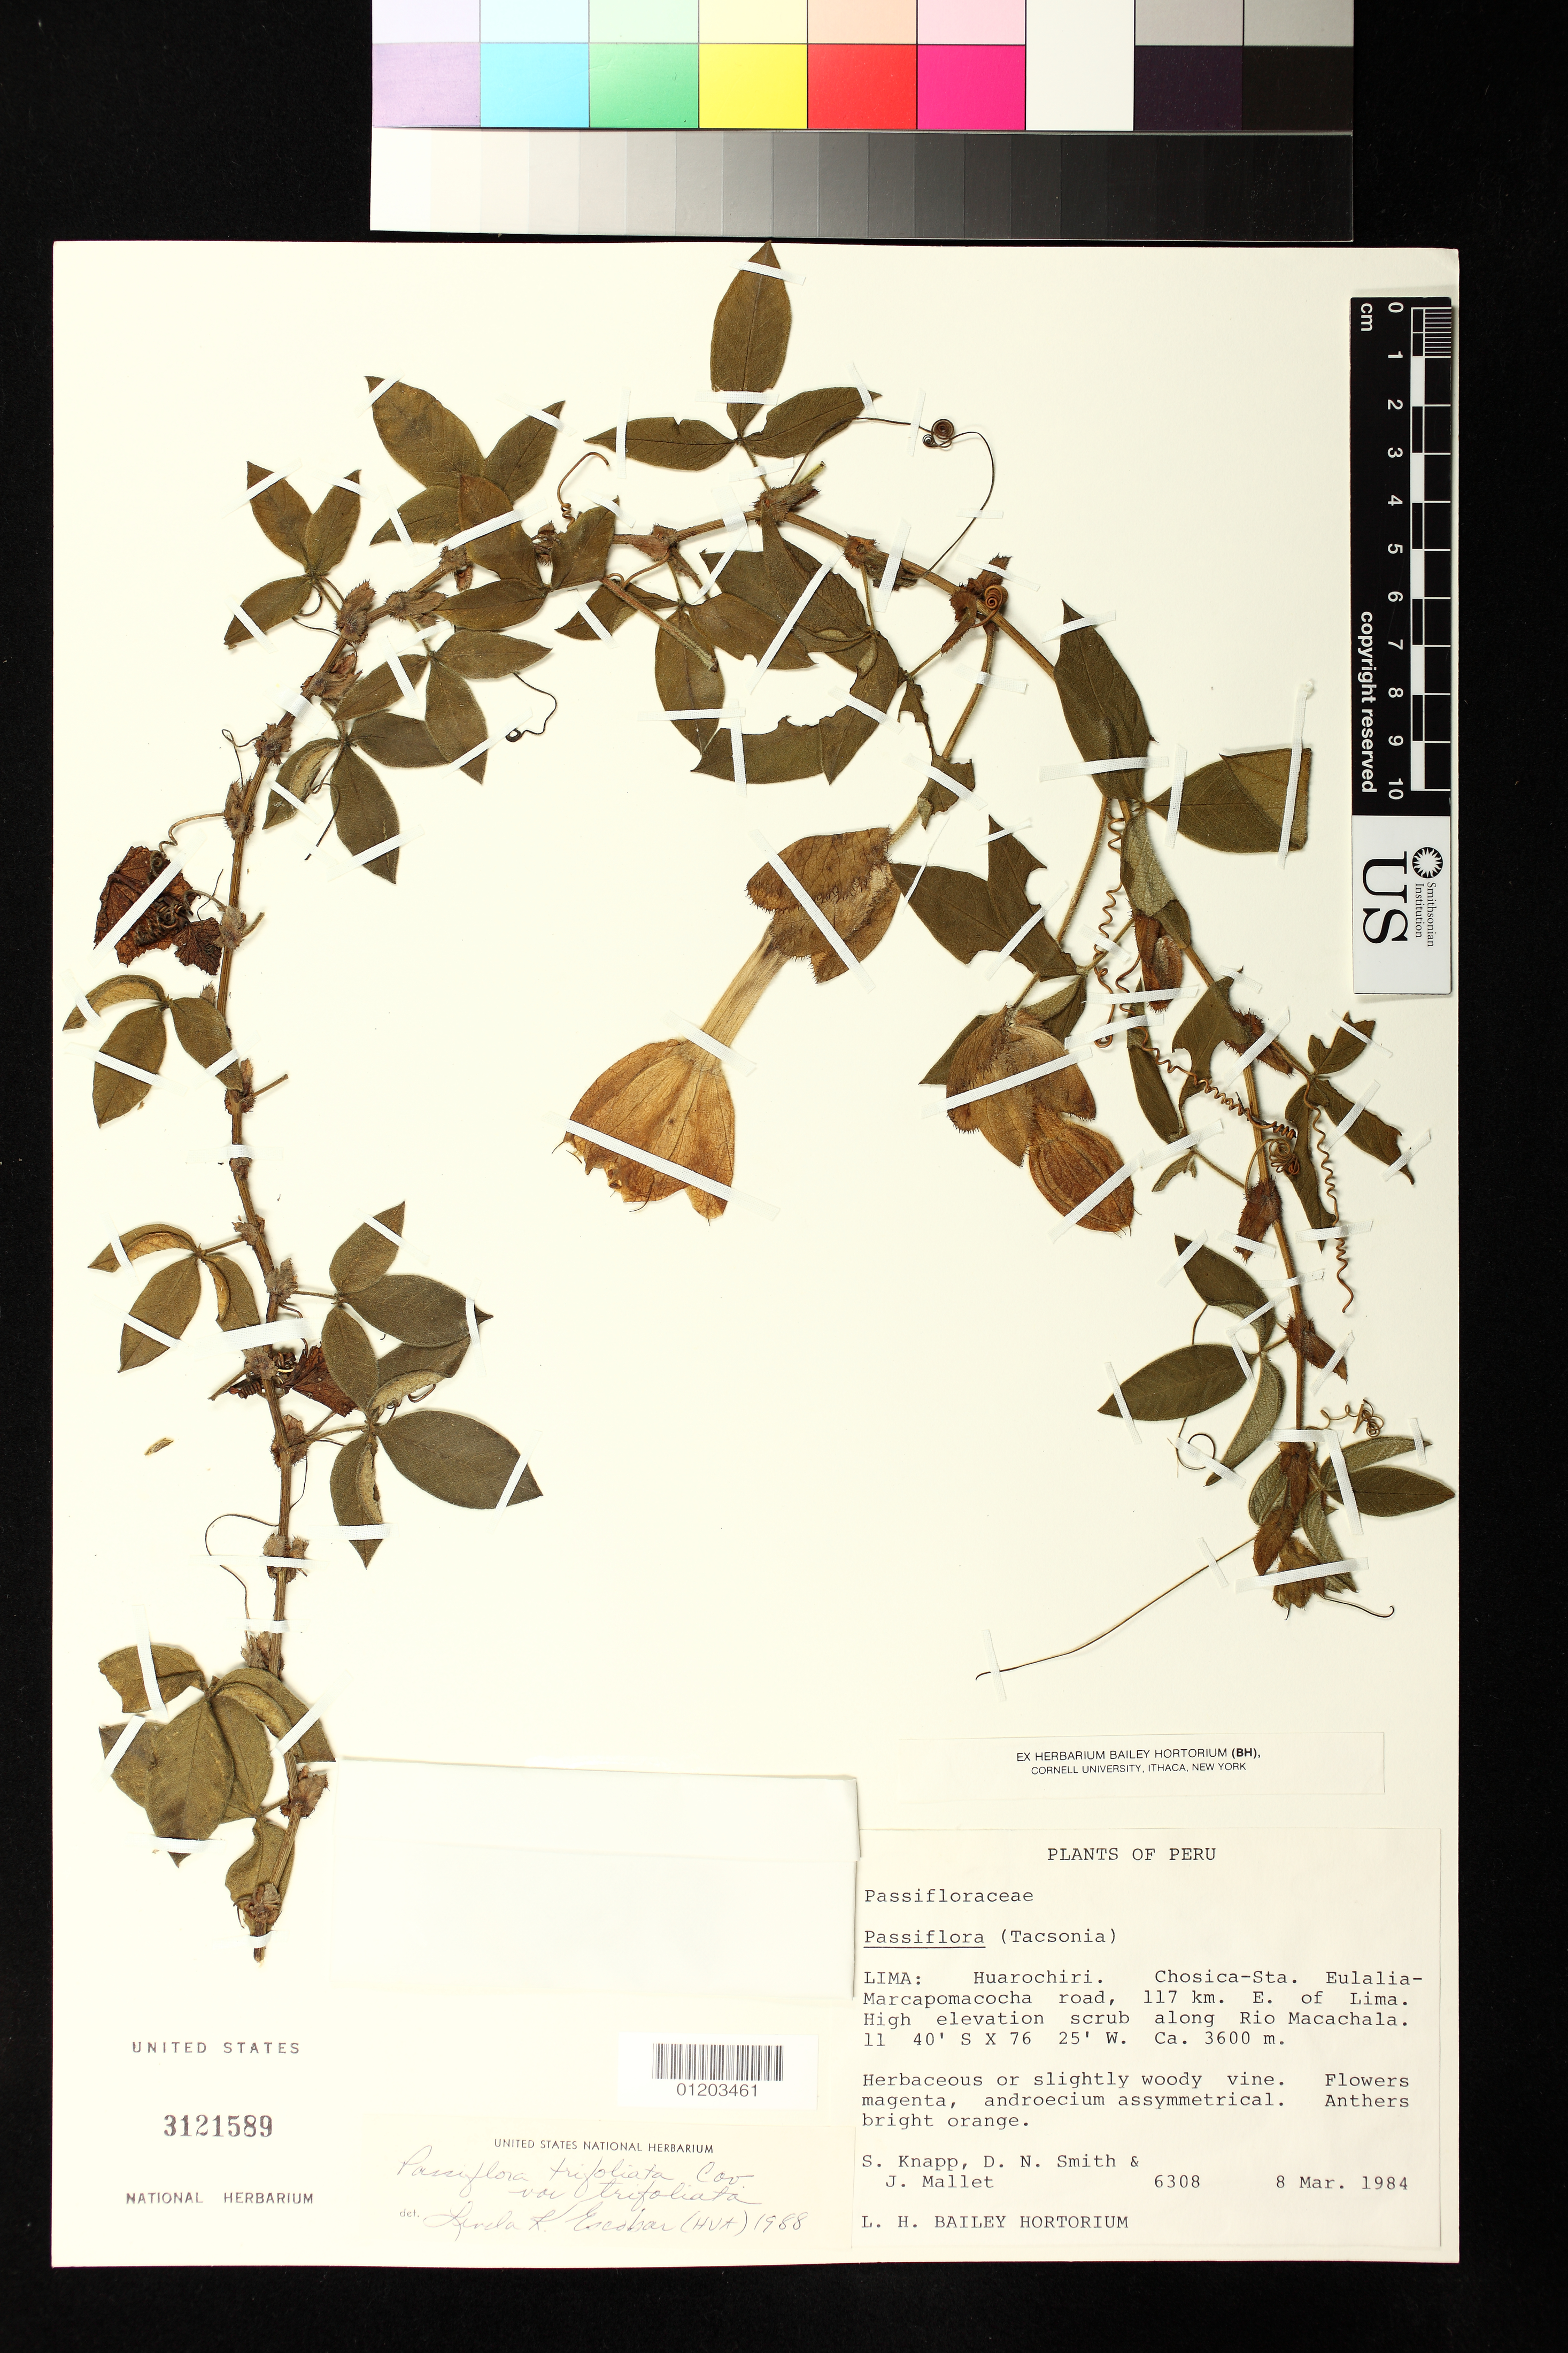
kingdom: Plantae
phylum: Tracheophyta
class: Magnoliopsida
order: Malpighiales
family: Passifloraceae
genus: Passiflora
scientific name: Passiflora trifoliata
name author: Cav.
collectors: S. Knapp, D. Smith & J. Mallet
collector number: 6308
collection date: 1984-03-08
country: Peru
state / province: Lima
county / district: Huarochirí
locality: Chosica-Sta. Eulalia-Marcapomacocha road, 117 km. E. of Lima. High elevation scrub along Rio Macachala.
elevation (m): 3600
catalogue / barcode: US 3121589